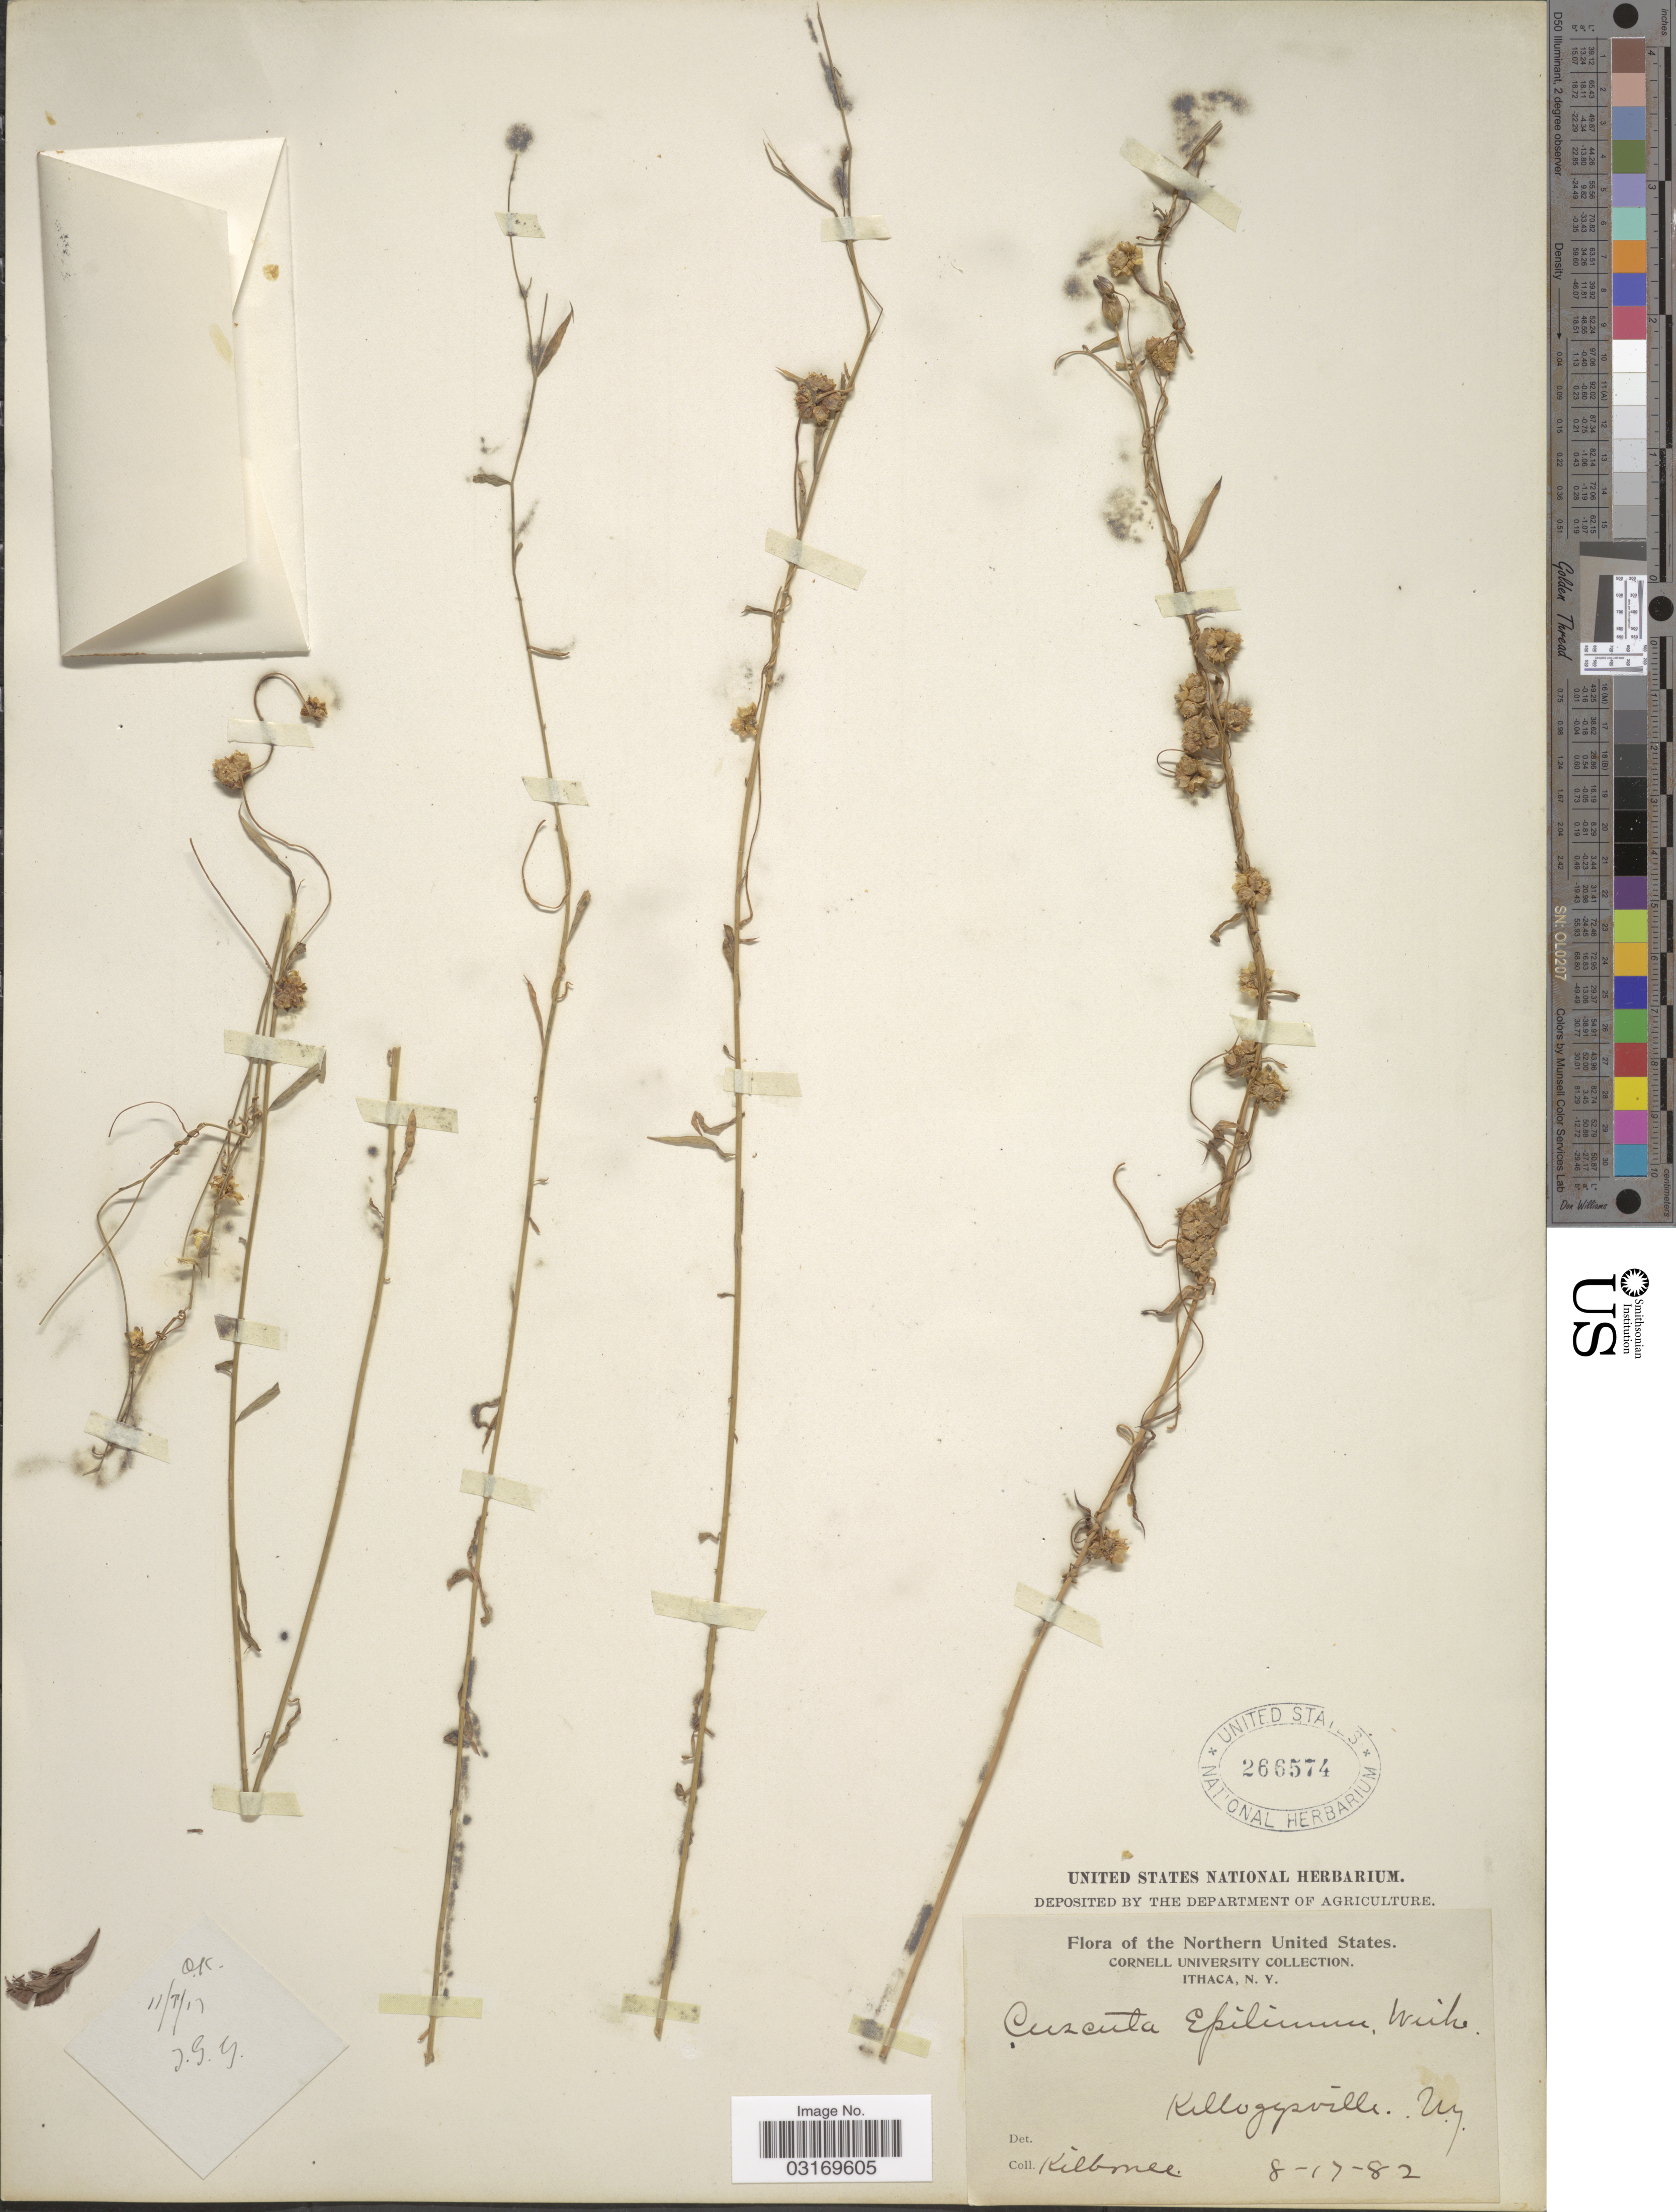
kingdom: Plantae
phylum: Tracheophyta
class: Magnoliopsida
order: Solanales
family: Convolvulaceae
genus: Cuscuta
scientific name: Cuscuta epilinum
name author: Weihe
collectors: Kilborne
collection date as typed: Transcribed d/m/y: 17/8/82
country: United States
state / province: New York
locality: Northern United States. Killogysville.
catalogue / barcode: US 266574